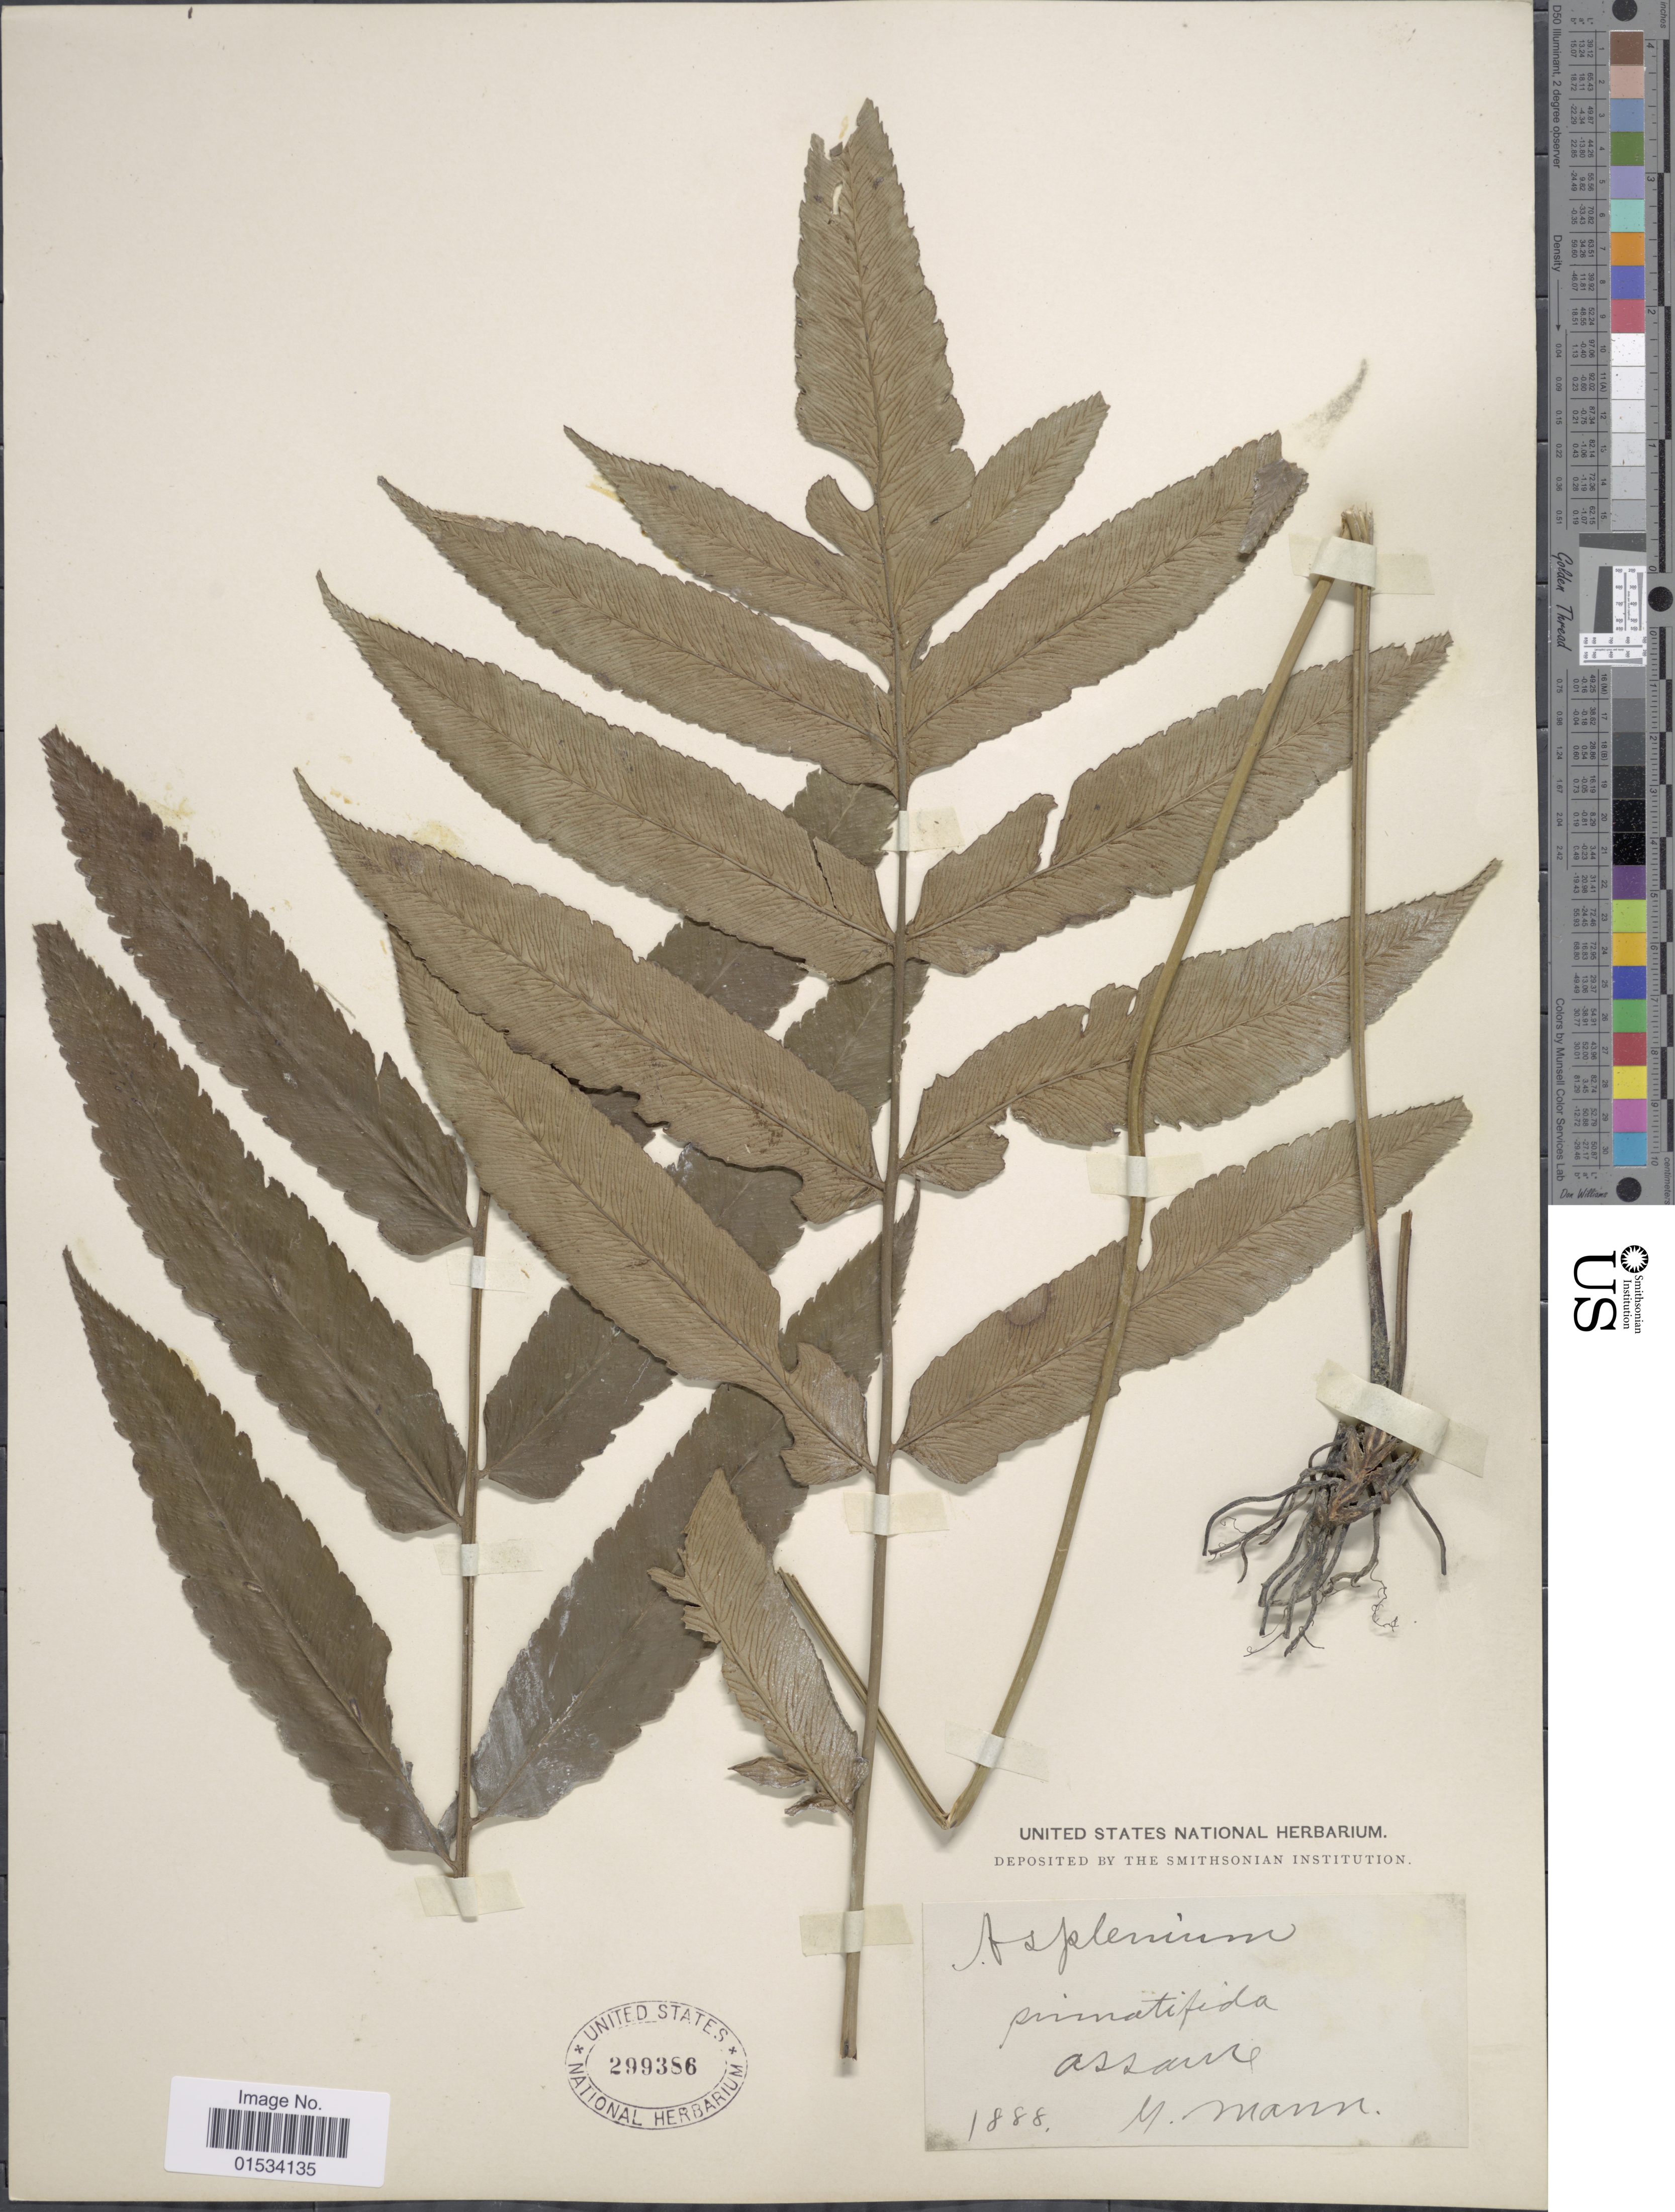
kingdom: Plantae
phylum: Tracheophyta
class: Polypodiopsida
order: Polypodiales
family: Athyriaceae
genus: Diplazium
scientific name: Diplazium pinnatifidopinnatum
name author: (Hook.) T. Moore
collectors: M. Mann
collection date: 1888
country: India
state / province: Assam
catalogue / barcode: US 299386